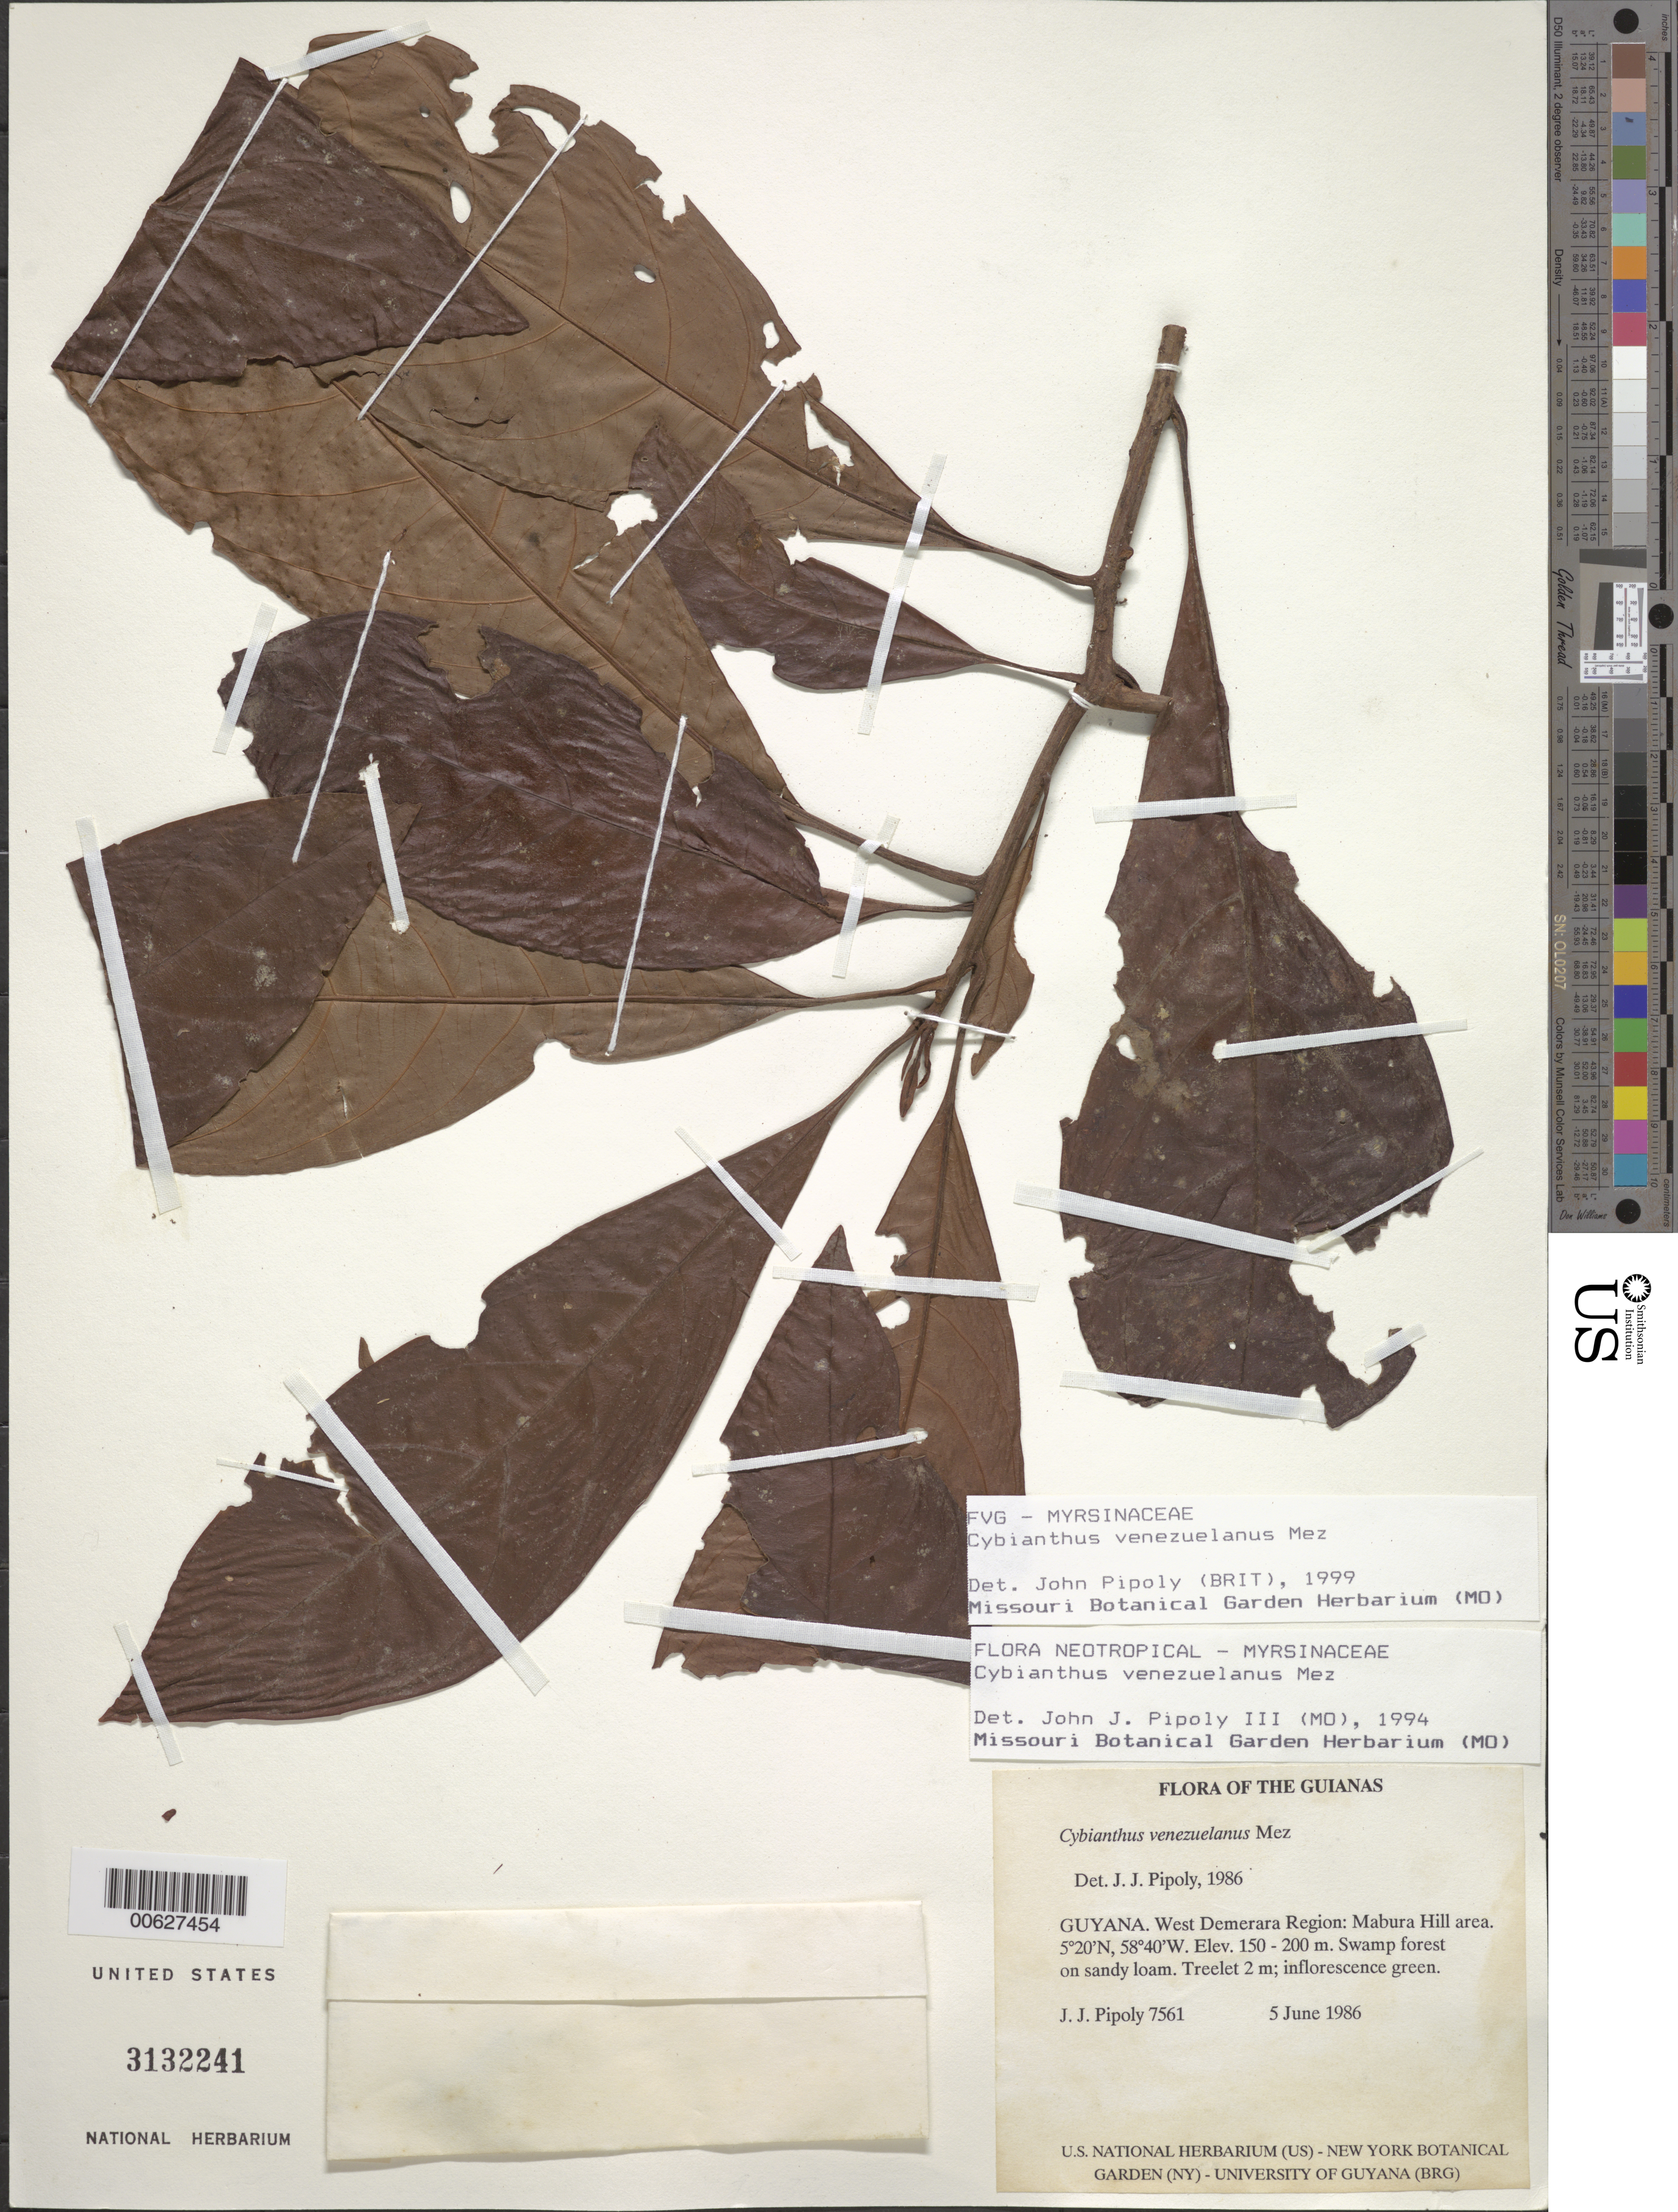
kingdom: Plantae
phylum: Tracheophyta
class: Magnoliopsida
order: Ericales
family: Primulaceae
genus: Cybianthus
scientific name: Cybianthus venezuelanus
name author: Mez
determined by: Pipoly, J. J., III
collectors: J. J. Pipoly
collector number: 7561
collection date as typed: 5 June 1986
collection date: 1986-06-05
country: Guyana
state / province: U. Demerara-Berbice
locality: Mabura Hill area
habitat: Swamp forest on sandy loam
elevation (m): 150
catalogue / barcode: US 3132241